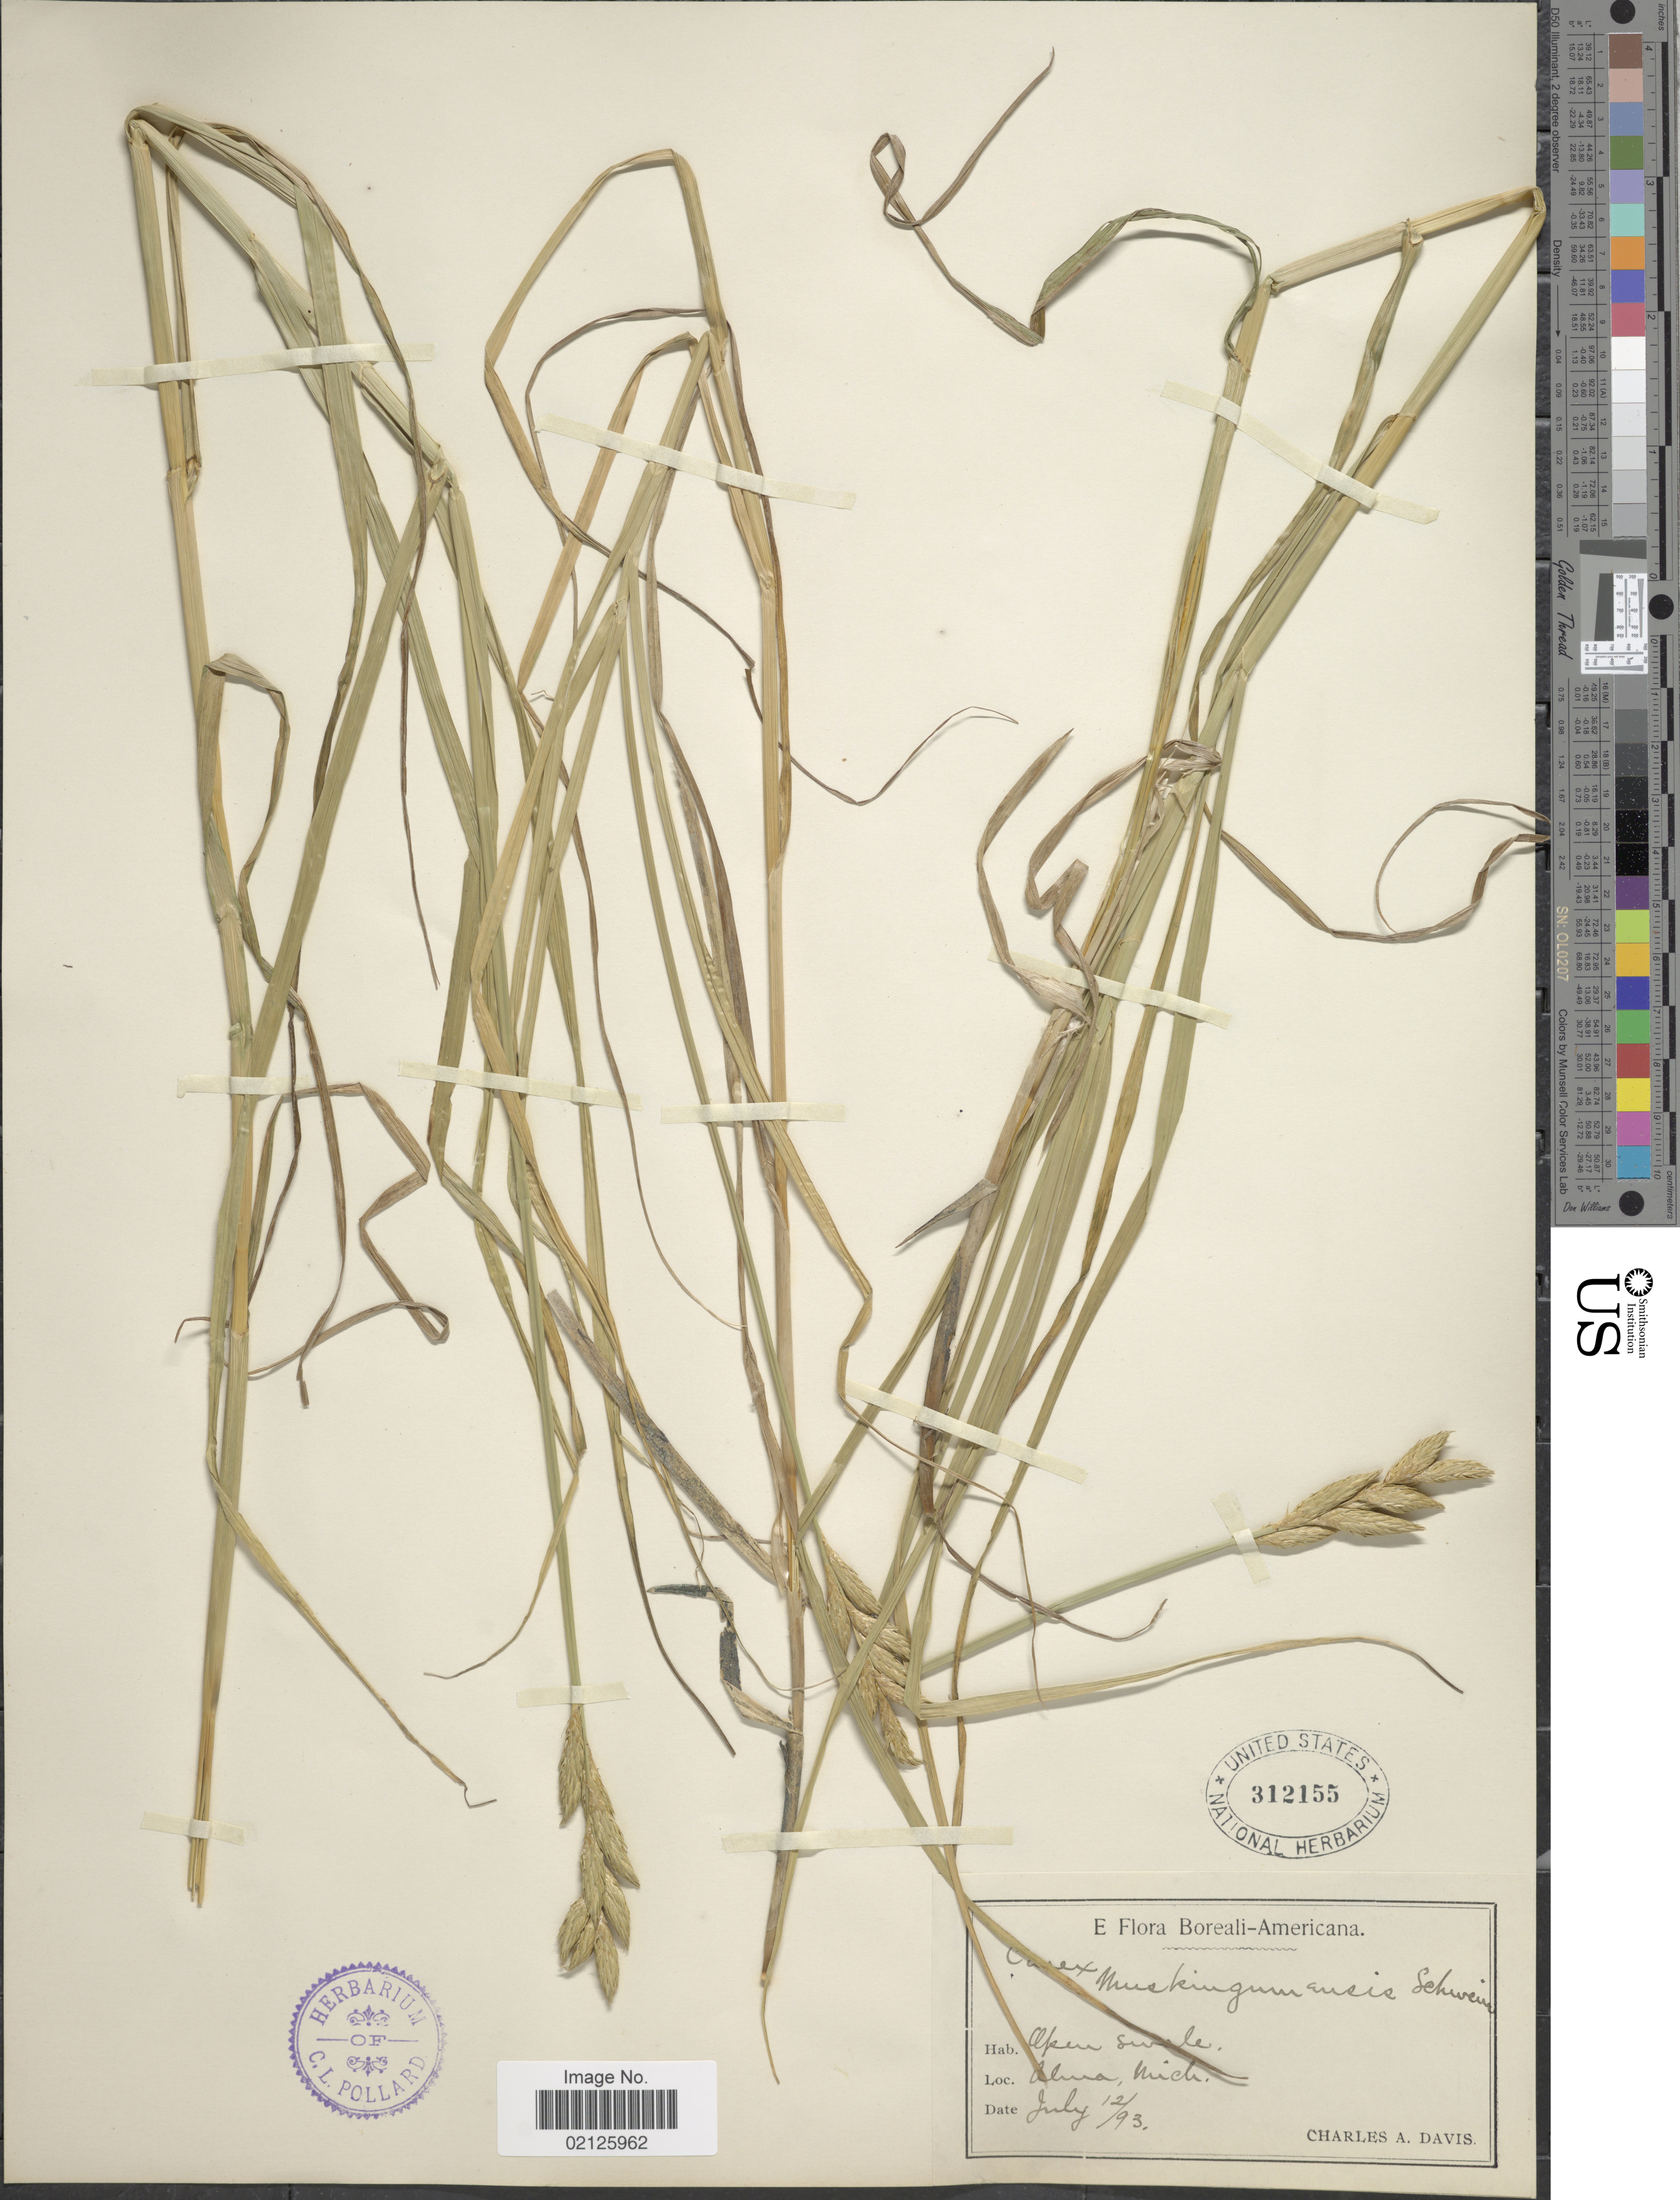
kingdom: Plantae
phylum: Tracheophyta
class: Liliopsida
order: Poales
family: Cyperaceae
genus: Carex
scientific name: Carex muskingumensis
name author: Schwein.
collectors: C. Davis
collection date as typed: Transcribed d/m/y: 12/7/93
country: United States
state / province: Michigan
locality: Boreali-Americana, Open swale, Alma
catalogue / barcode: US 312155